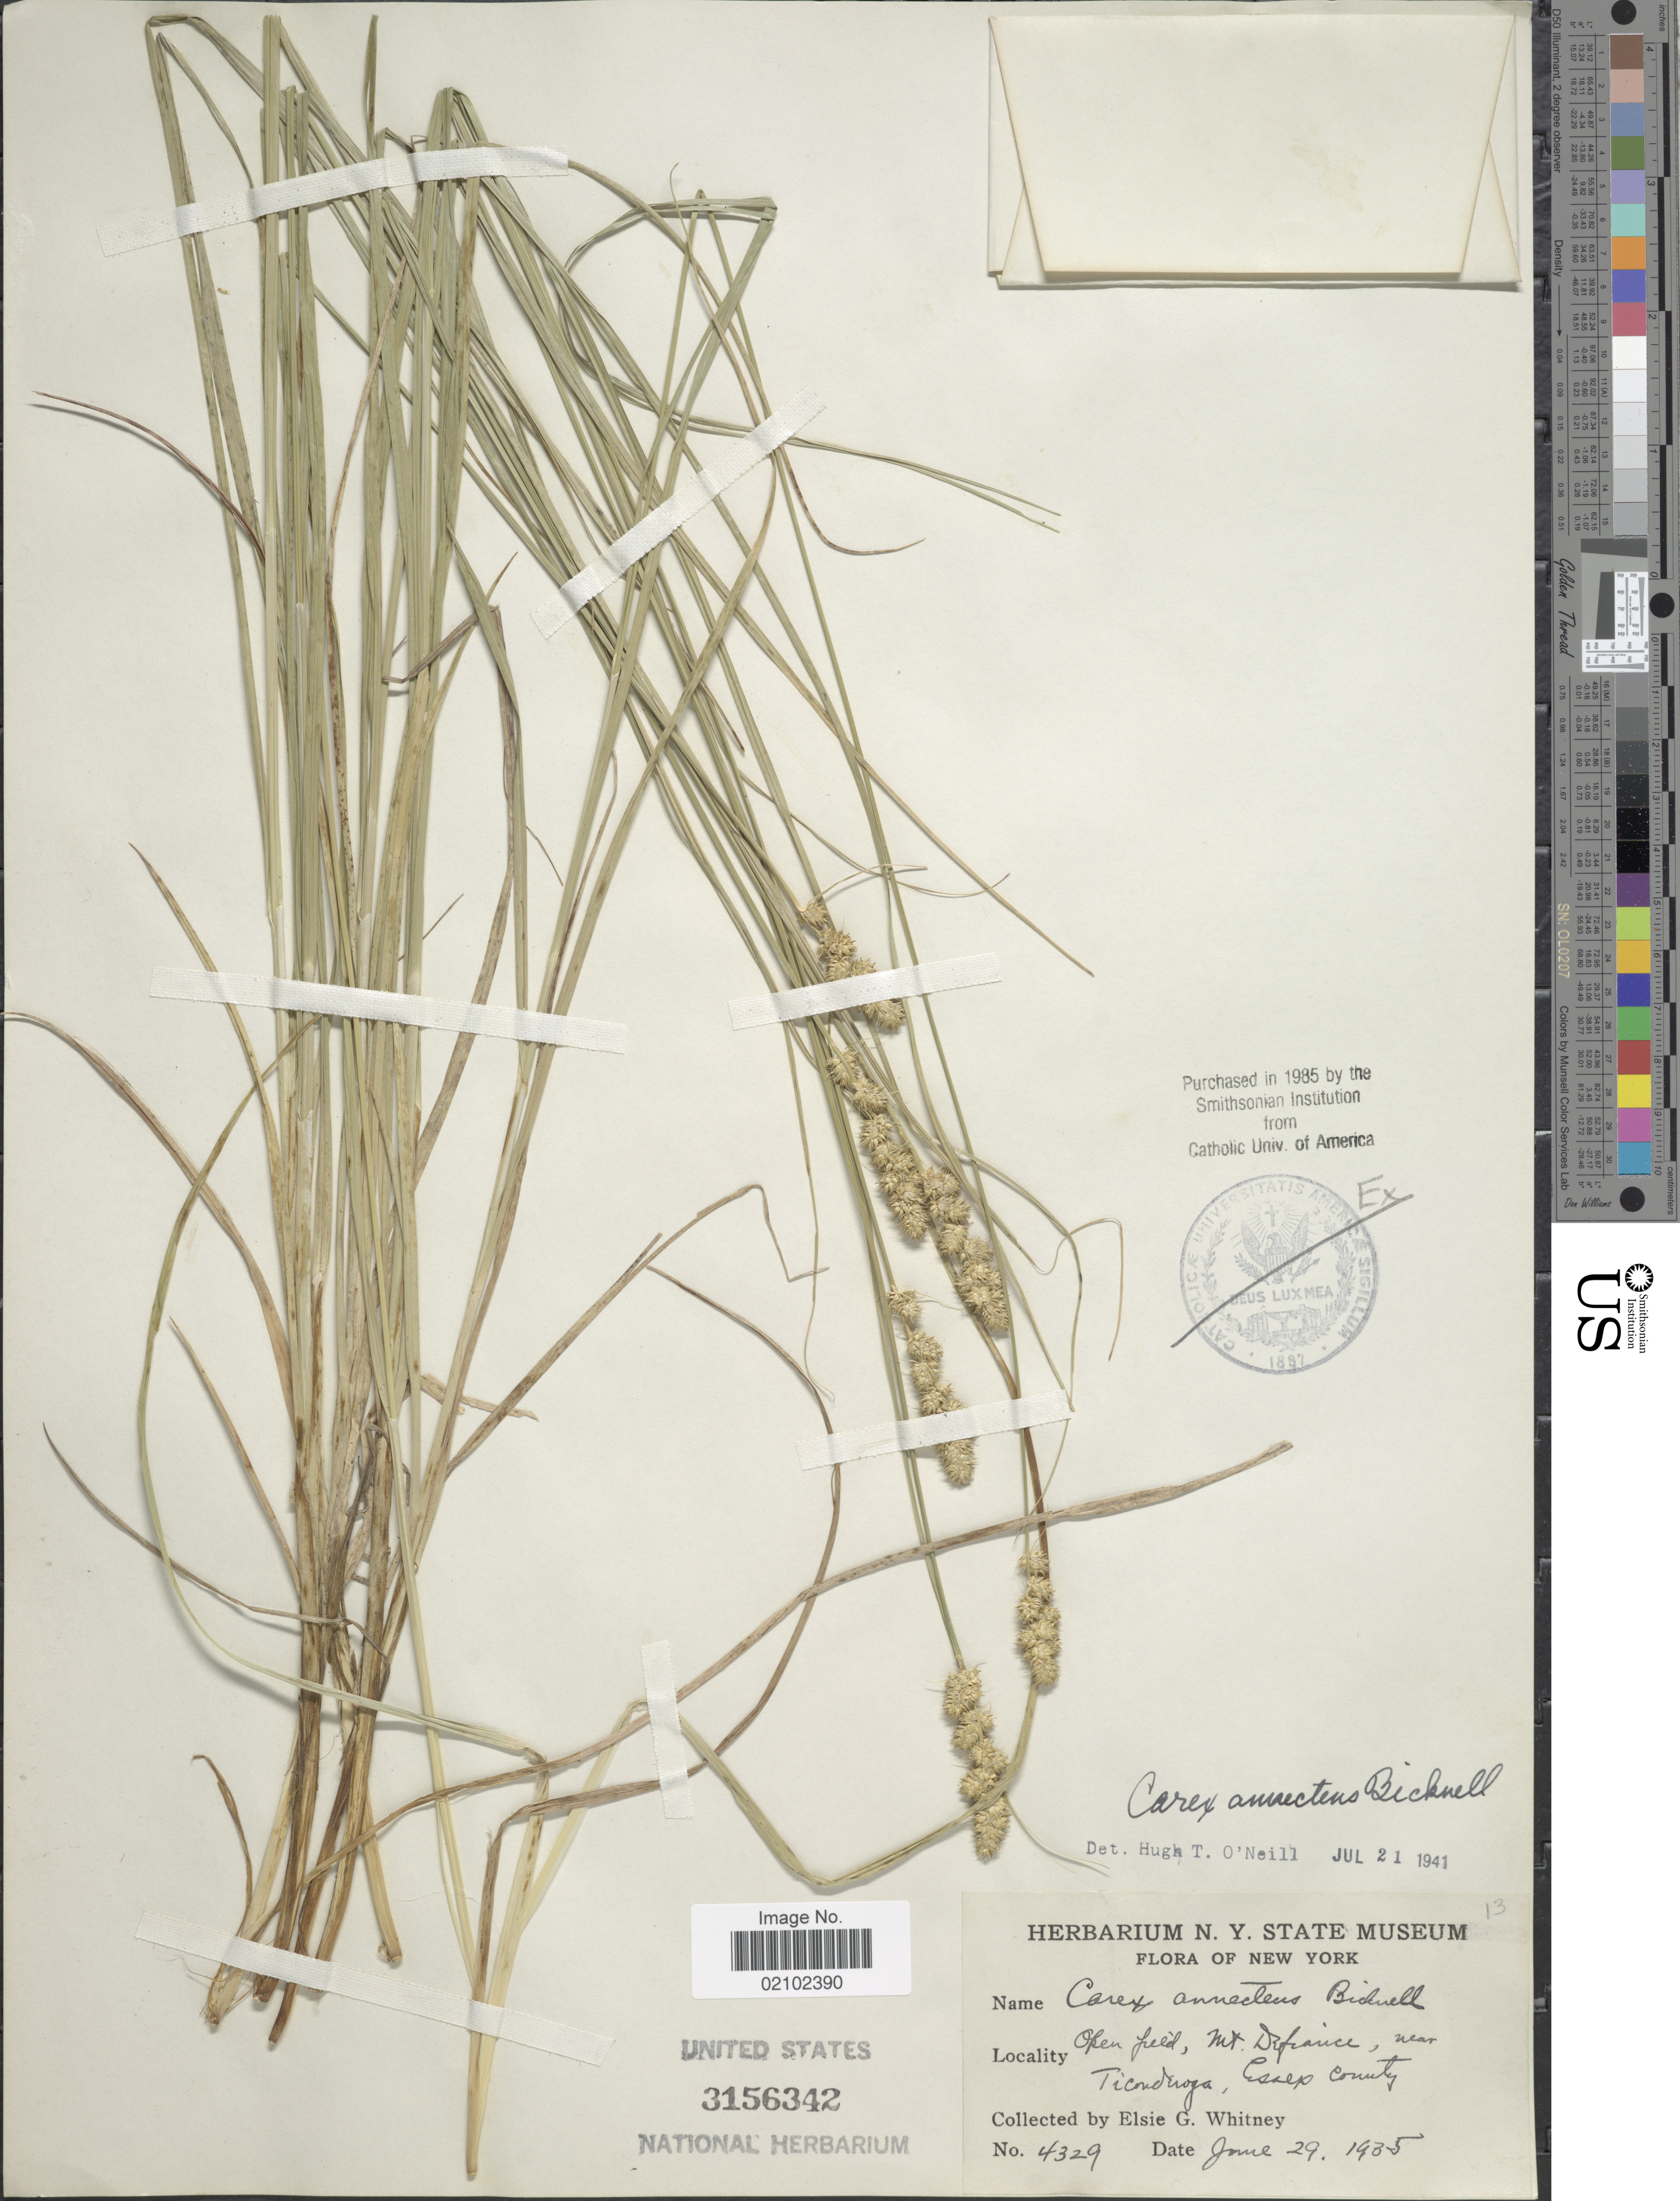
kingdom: Plantae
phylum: Tracheophyta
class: Liliopsida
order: Poales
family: Cyperaceae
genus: Carex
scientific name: Carex annectens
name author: (E.P. Bicknell) E.P. Bicknell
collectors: E. Whitney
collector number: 4329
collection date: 1935-06-29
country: United States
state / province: New York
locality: Open field, Mt. Defiance, near Ticonderoga, Essex County.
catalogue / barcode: US 3156342